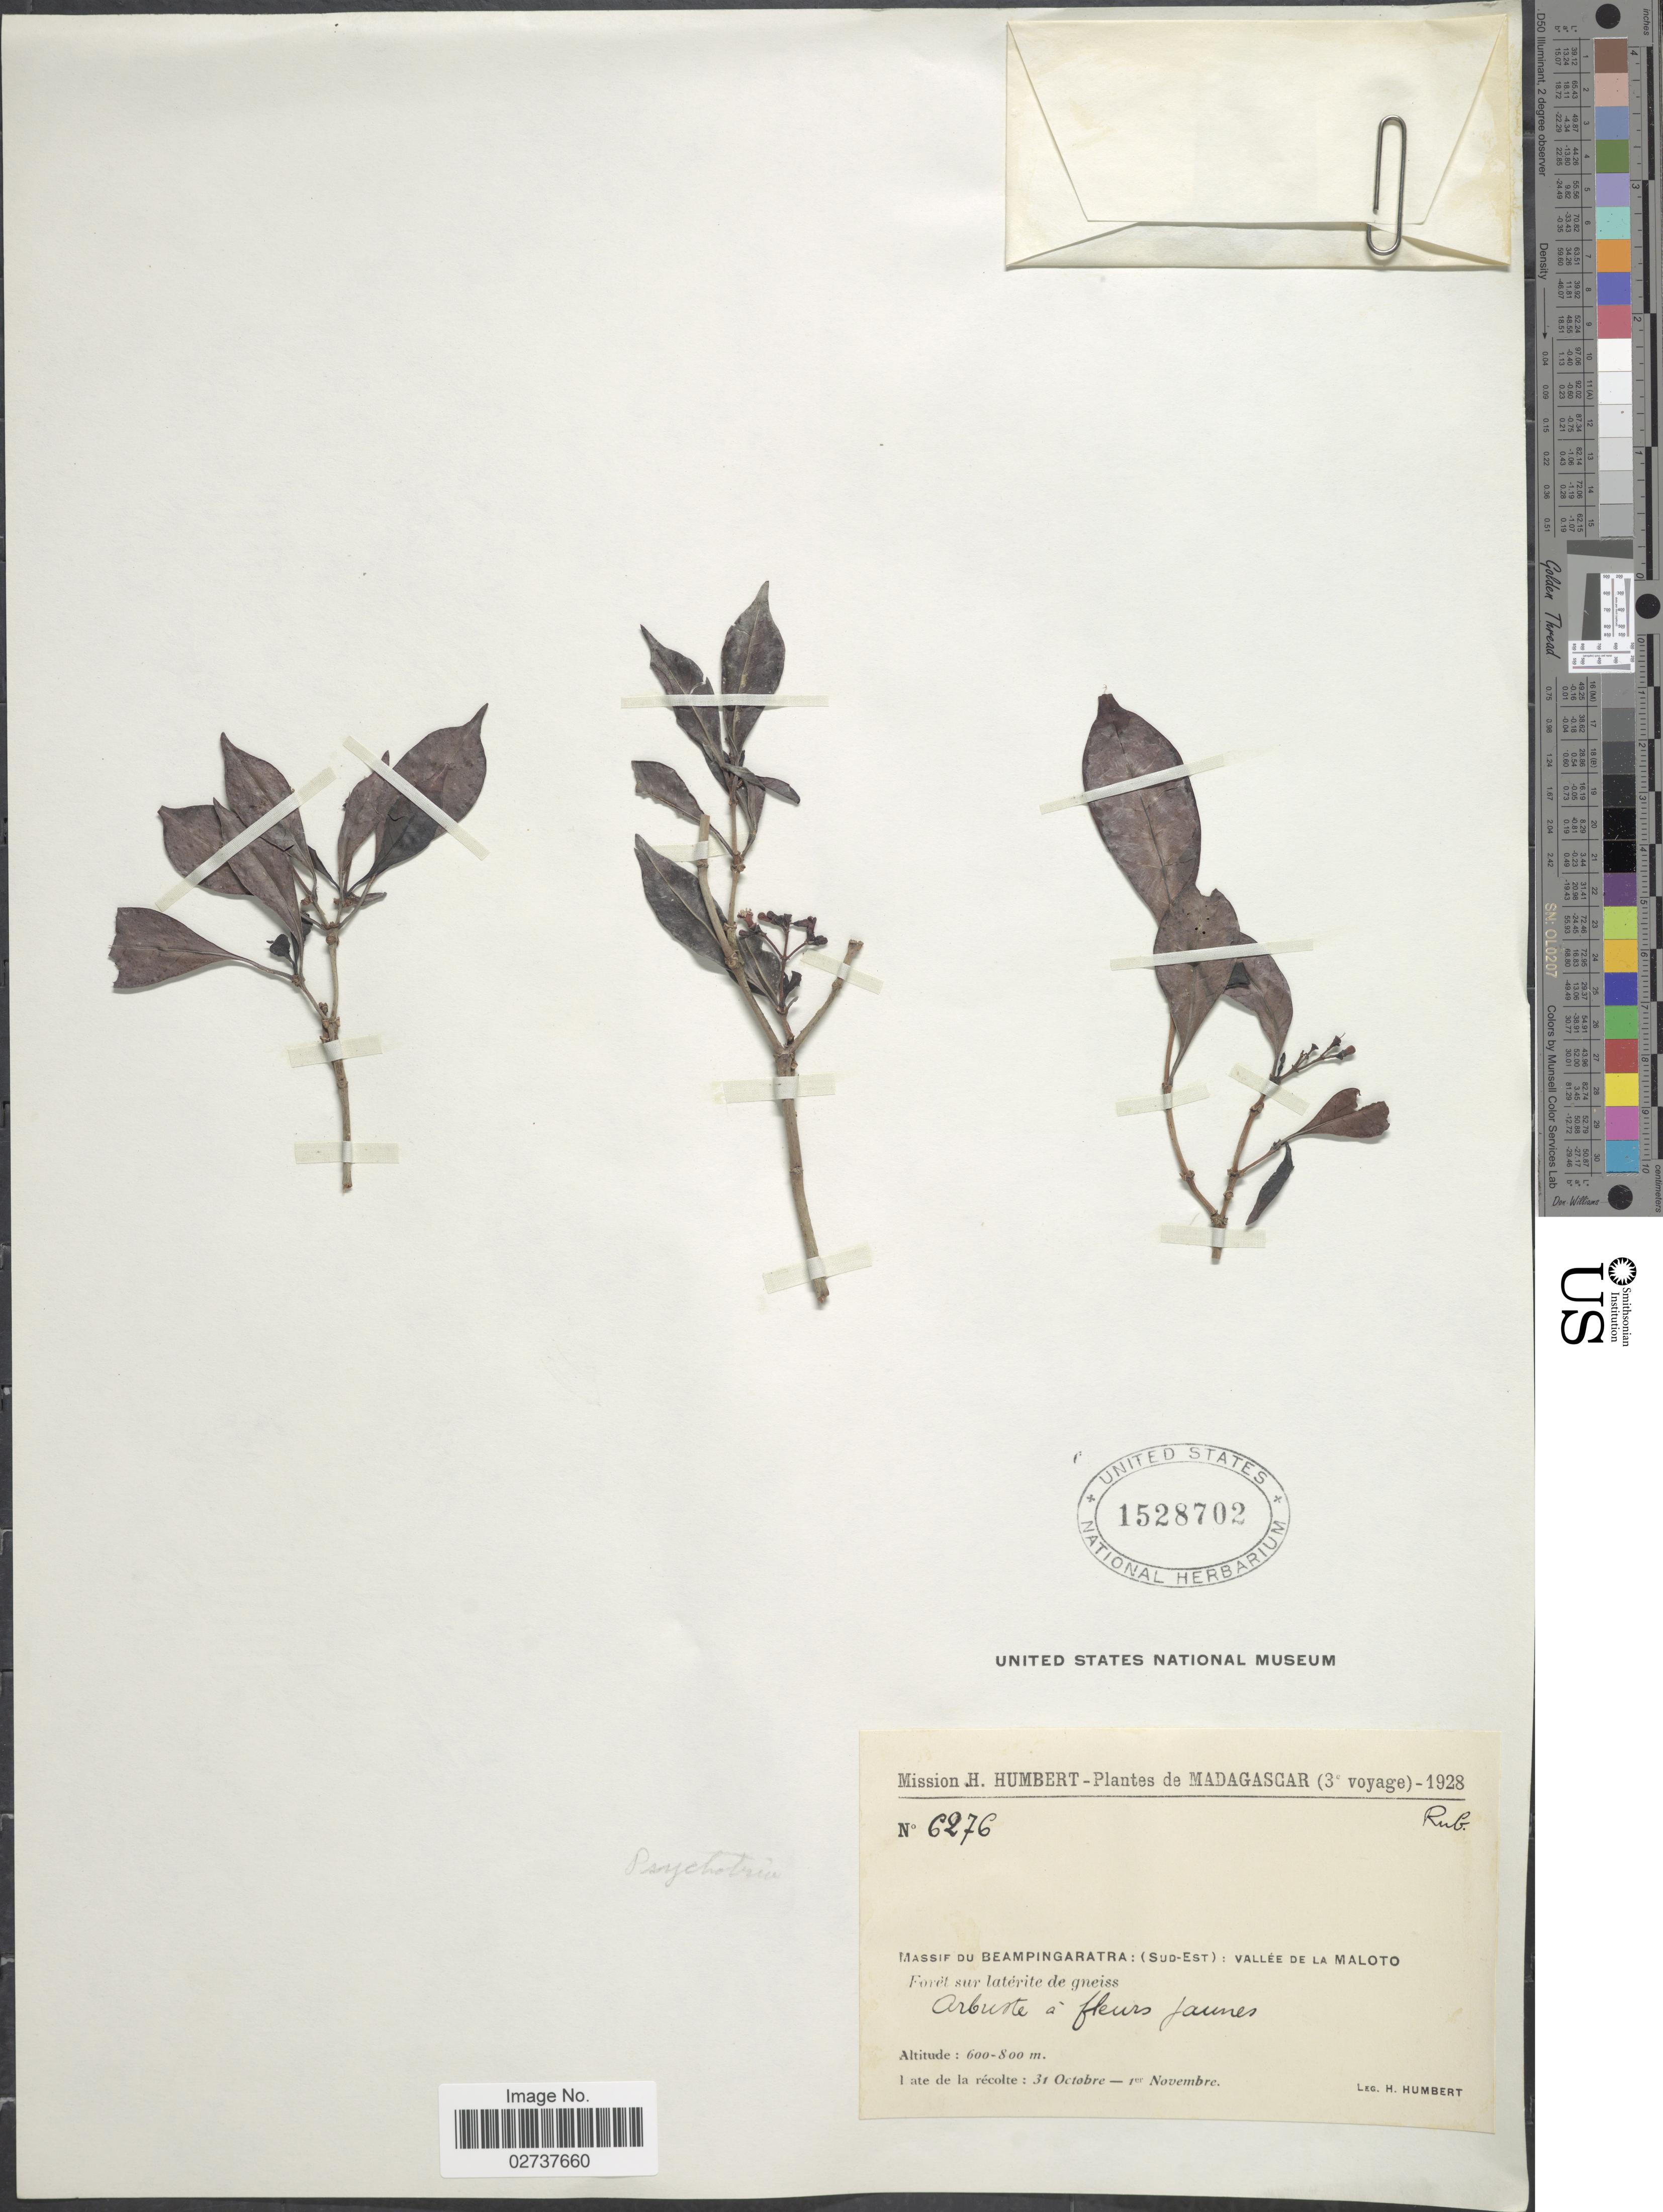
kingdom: Plantae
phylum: Tracheophyta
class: Magnoliopsida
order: Gentianales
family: Rubiaceae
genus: Psychotria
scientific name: Psychotria sp.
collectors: H. Humbert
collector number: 6276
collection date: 1928-10-31/1928-11-01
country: Madagascar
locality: Massif du Beampingaratra: ((Sud-Est): Vallee de la Maloto.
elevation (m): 600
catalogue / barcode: US 1528702